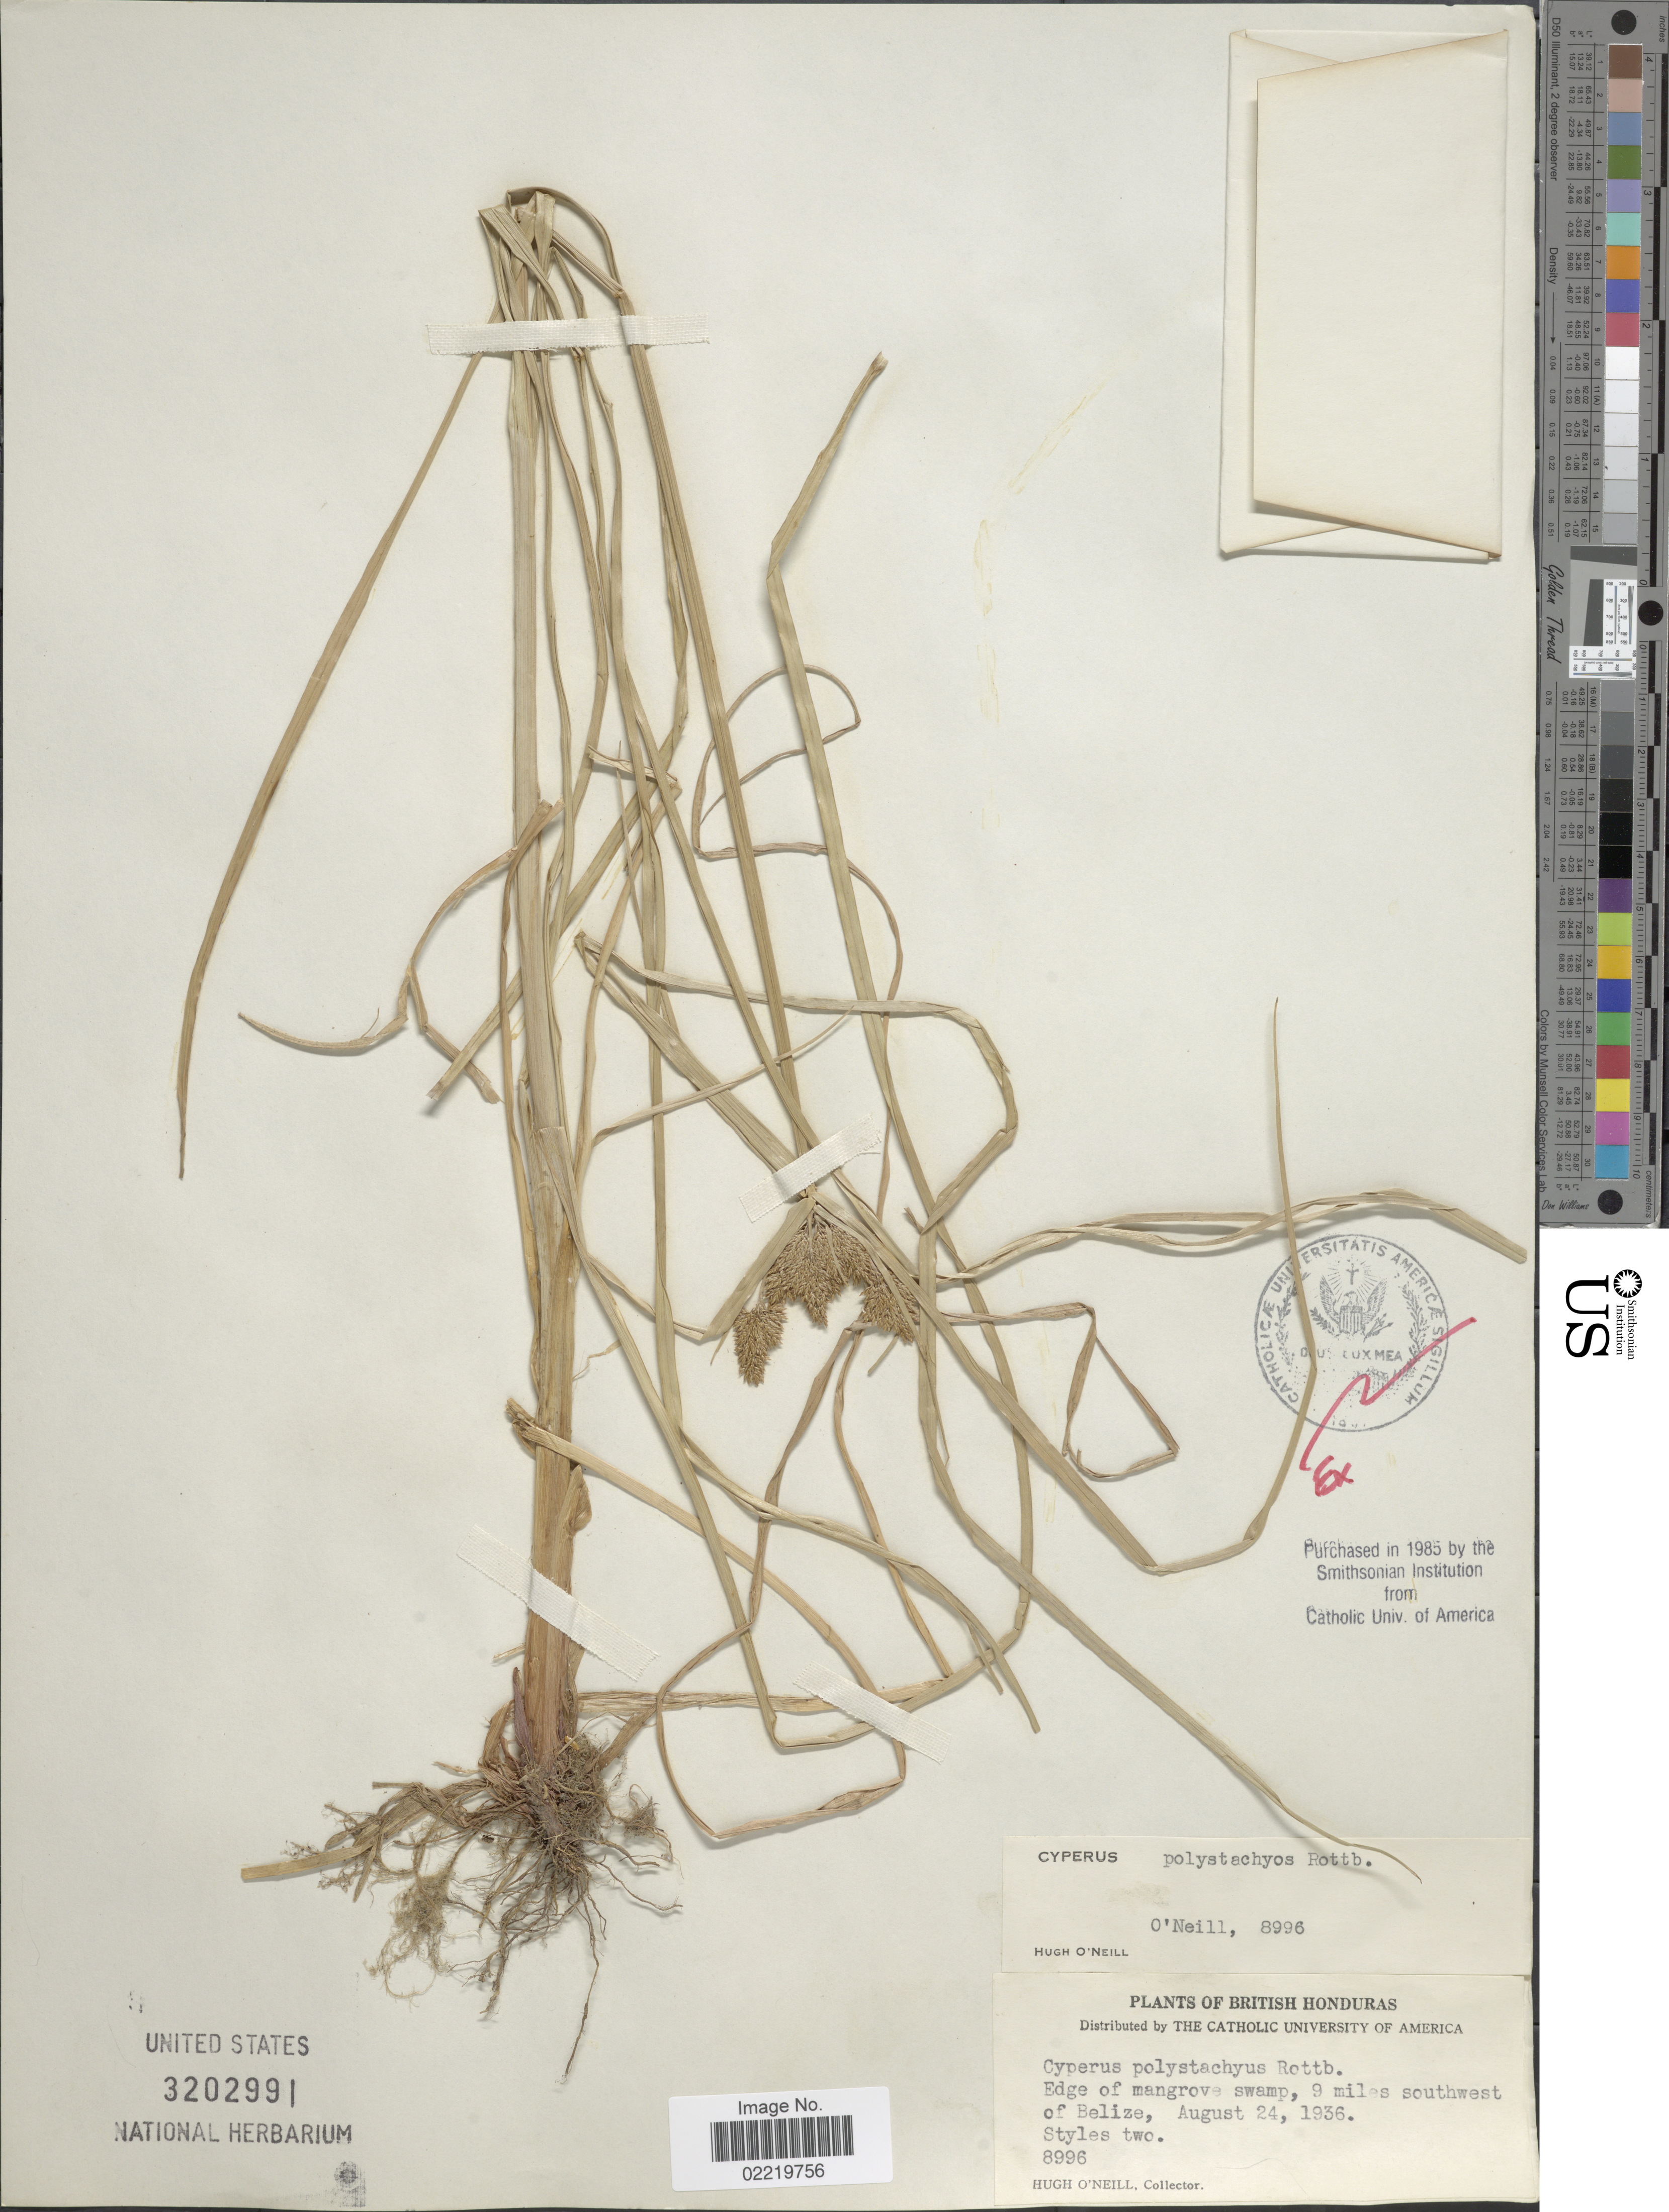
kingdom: Plantae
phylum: Tracheophyta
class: Liliopsida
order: Poales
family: Cyperaceae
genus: Cyperus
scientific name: Cyperus polystachyos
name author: Rottb.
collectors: H. O'Neill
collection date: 1936-08-24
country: Belize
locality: British Honduras, Edge of mangrove swamp, 9 miles southwest of Belize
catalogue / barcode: US 3202991